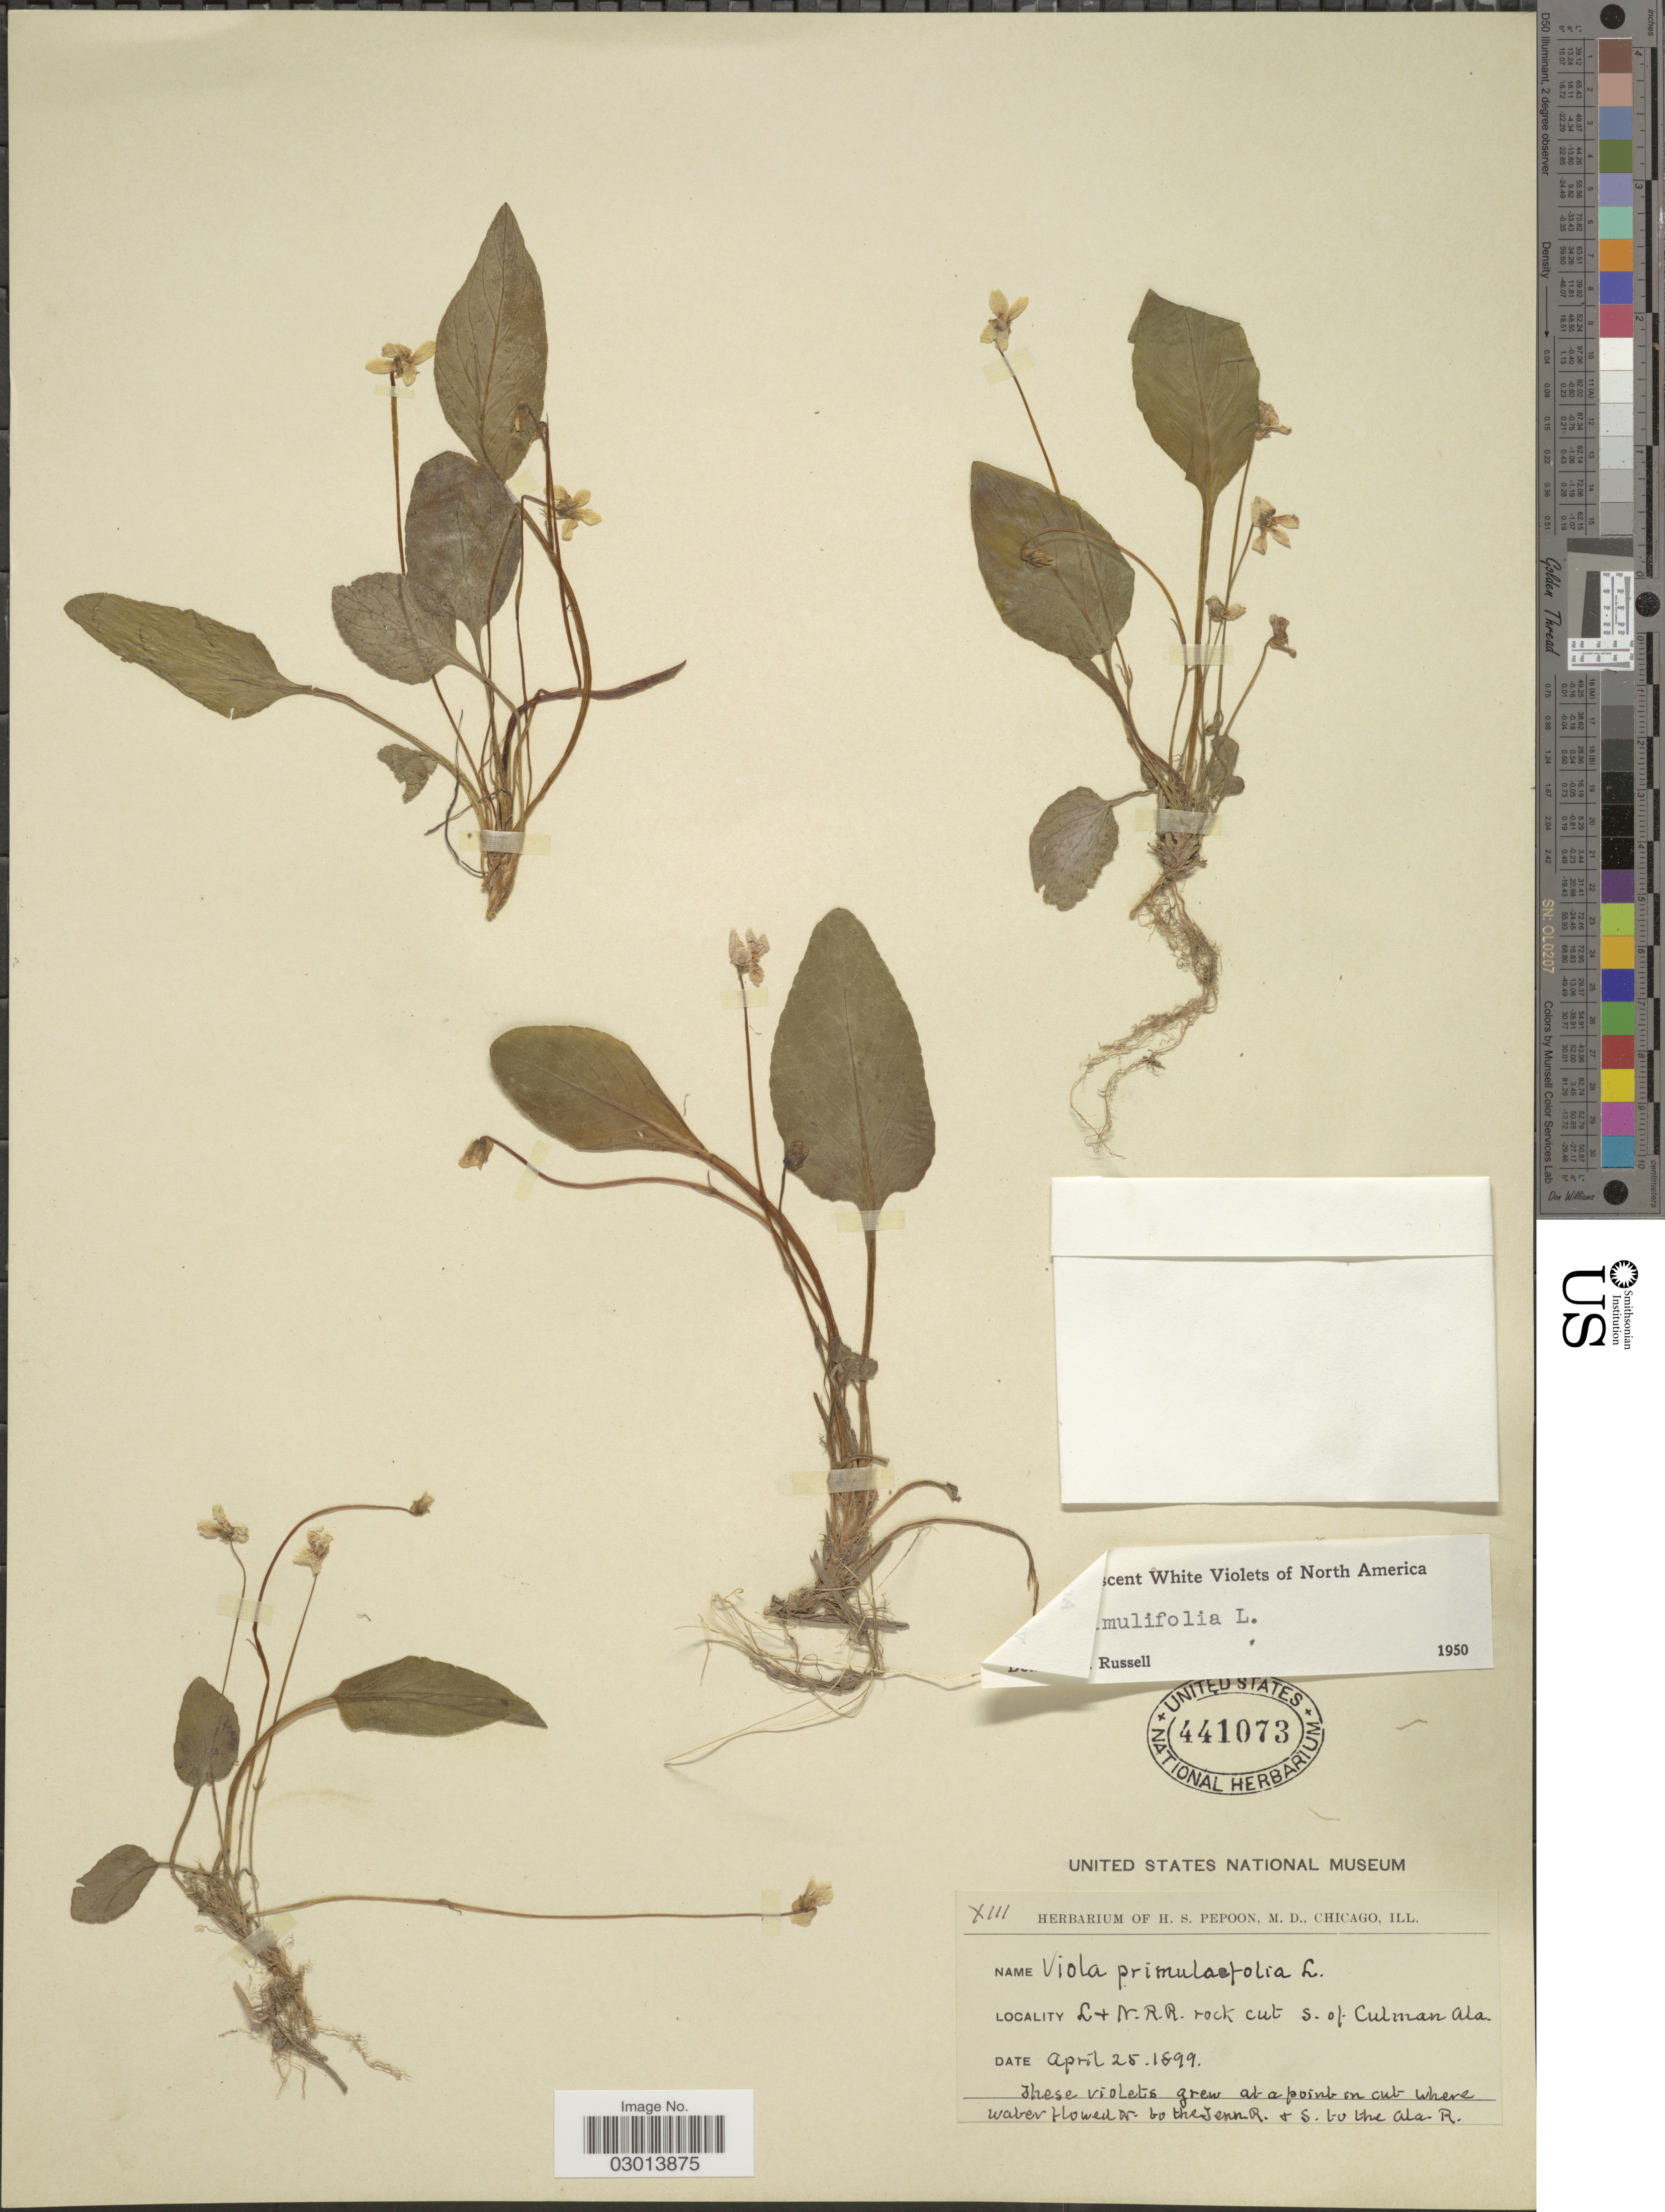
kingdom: Plantae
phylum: Tracheophyta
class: Magnoliopsida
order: Malpighiales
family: Violaceae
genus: Viola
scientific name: Viola primulifolia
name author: L.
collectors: ex herb. H. S. Pepoon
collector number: XIII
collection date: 1899-04-25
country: United States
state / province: Alabama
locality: L & N.R.R. rock cut S. of Culman.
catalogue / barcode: US 441073